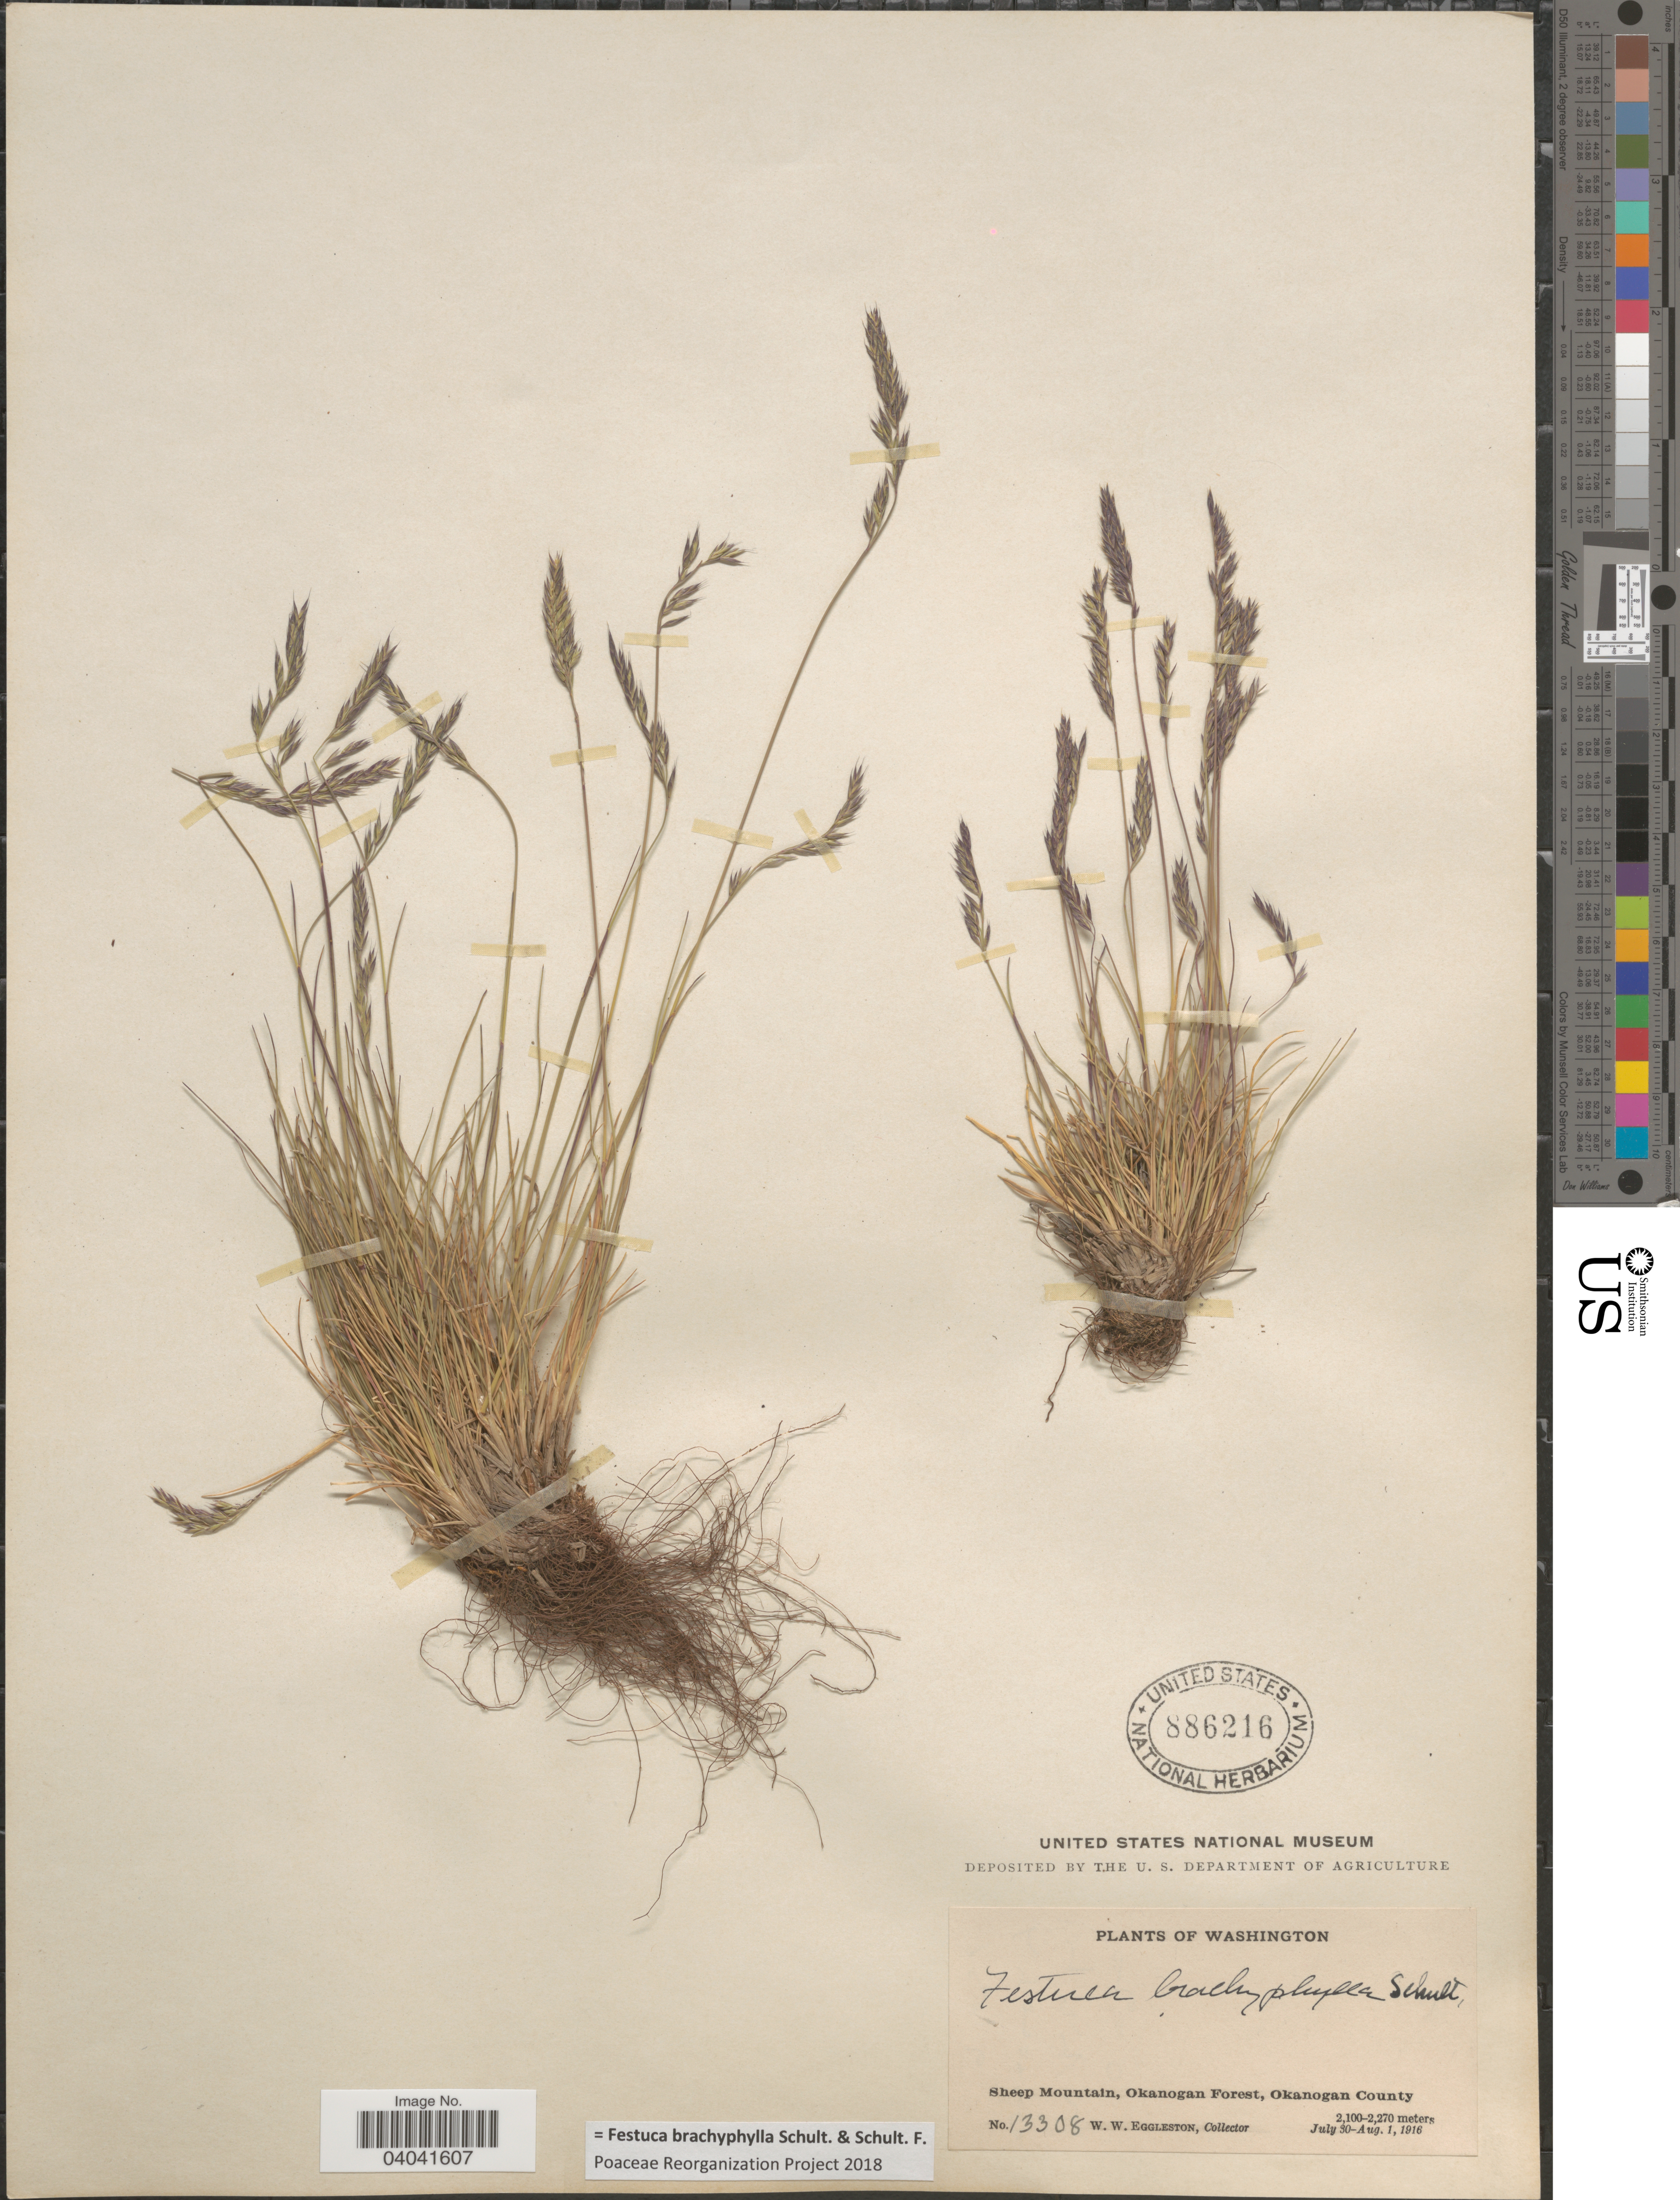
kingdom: Plantae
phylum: Tracheophyta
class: Liliopsida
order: Poales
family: Poaceae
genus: Festuca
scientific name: Festuca brachyphylla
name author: Schult. & Schult. f.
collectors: W. W. Eggleston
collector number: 13308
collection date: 1916-07-30/1916-08-01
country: United States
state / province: Washington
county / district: Okanogan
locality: Sheep Mountain, Okanogan Forest, Okanogan County.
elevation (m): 2100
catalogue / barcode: US 886216